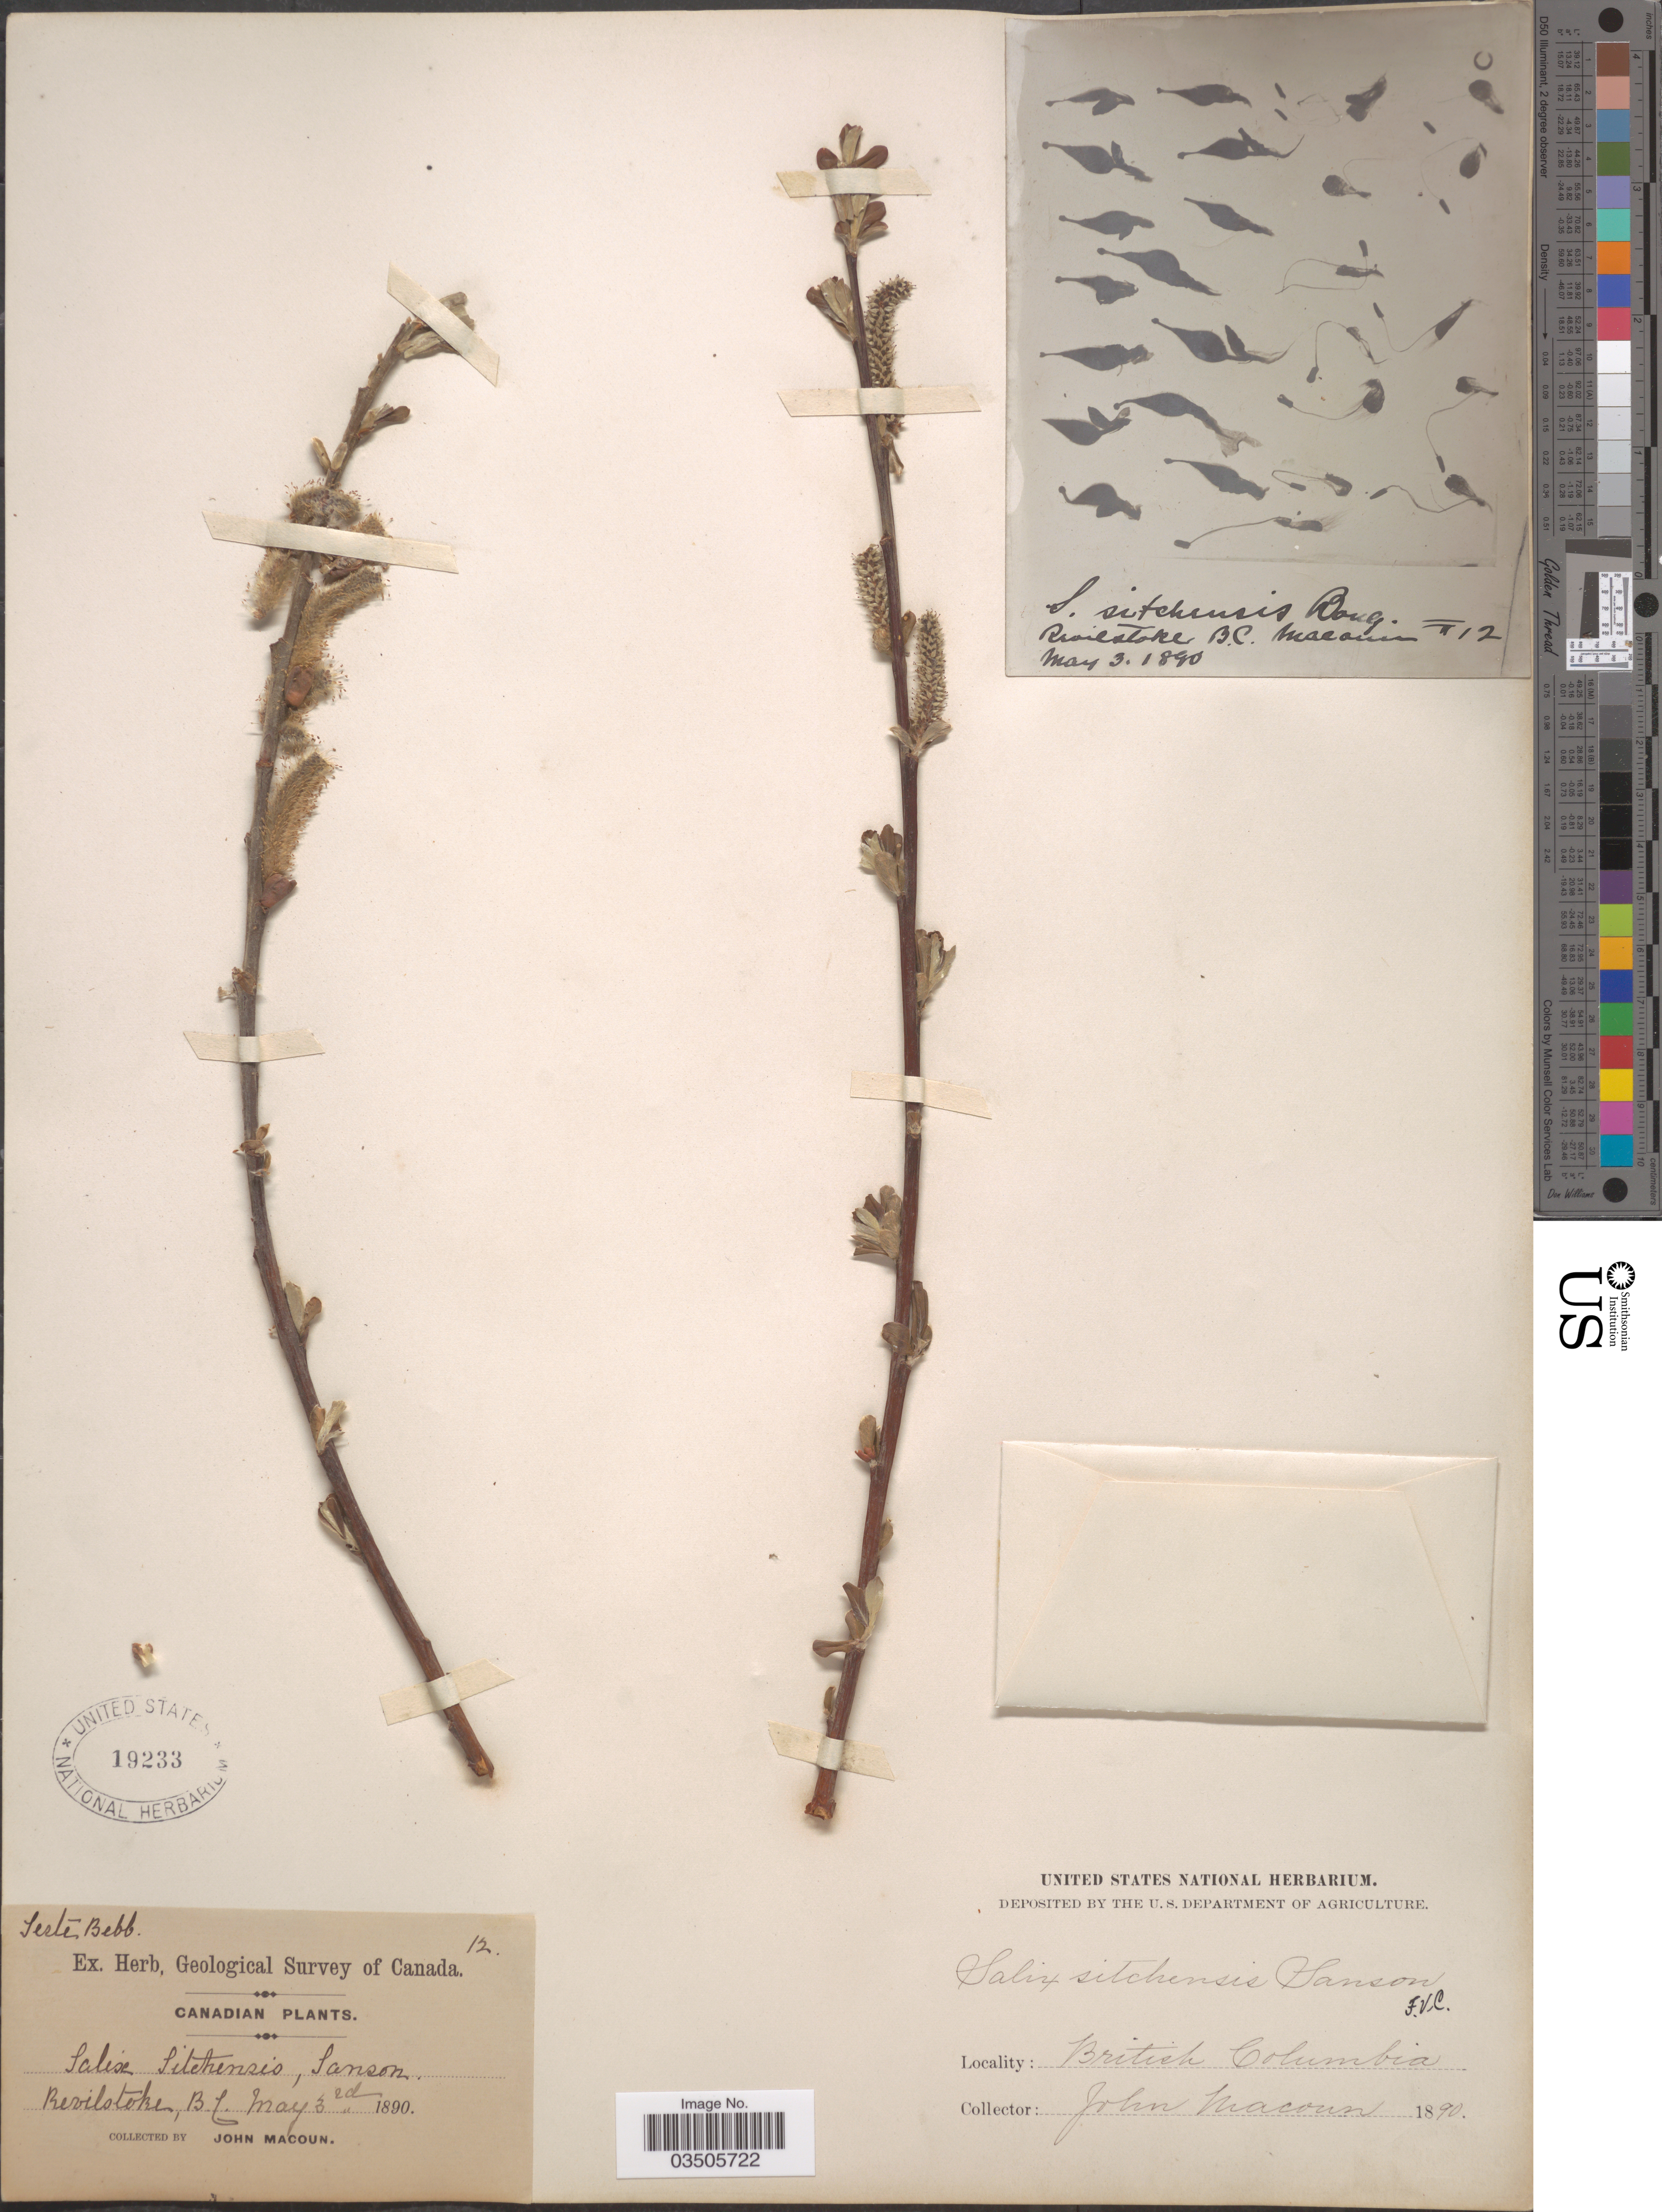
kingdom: Plantae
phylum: Tracheophyta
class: Magnoliopsida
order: Malpighiales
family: Salicaceae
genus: Salix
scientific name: Salix sitchensis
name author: Sanson ex Bong.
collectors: J. Macoun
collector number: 12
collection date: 1890-05-03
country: Canada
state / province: British Columbia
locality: Revilstoke.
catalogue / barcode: US 19233